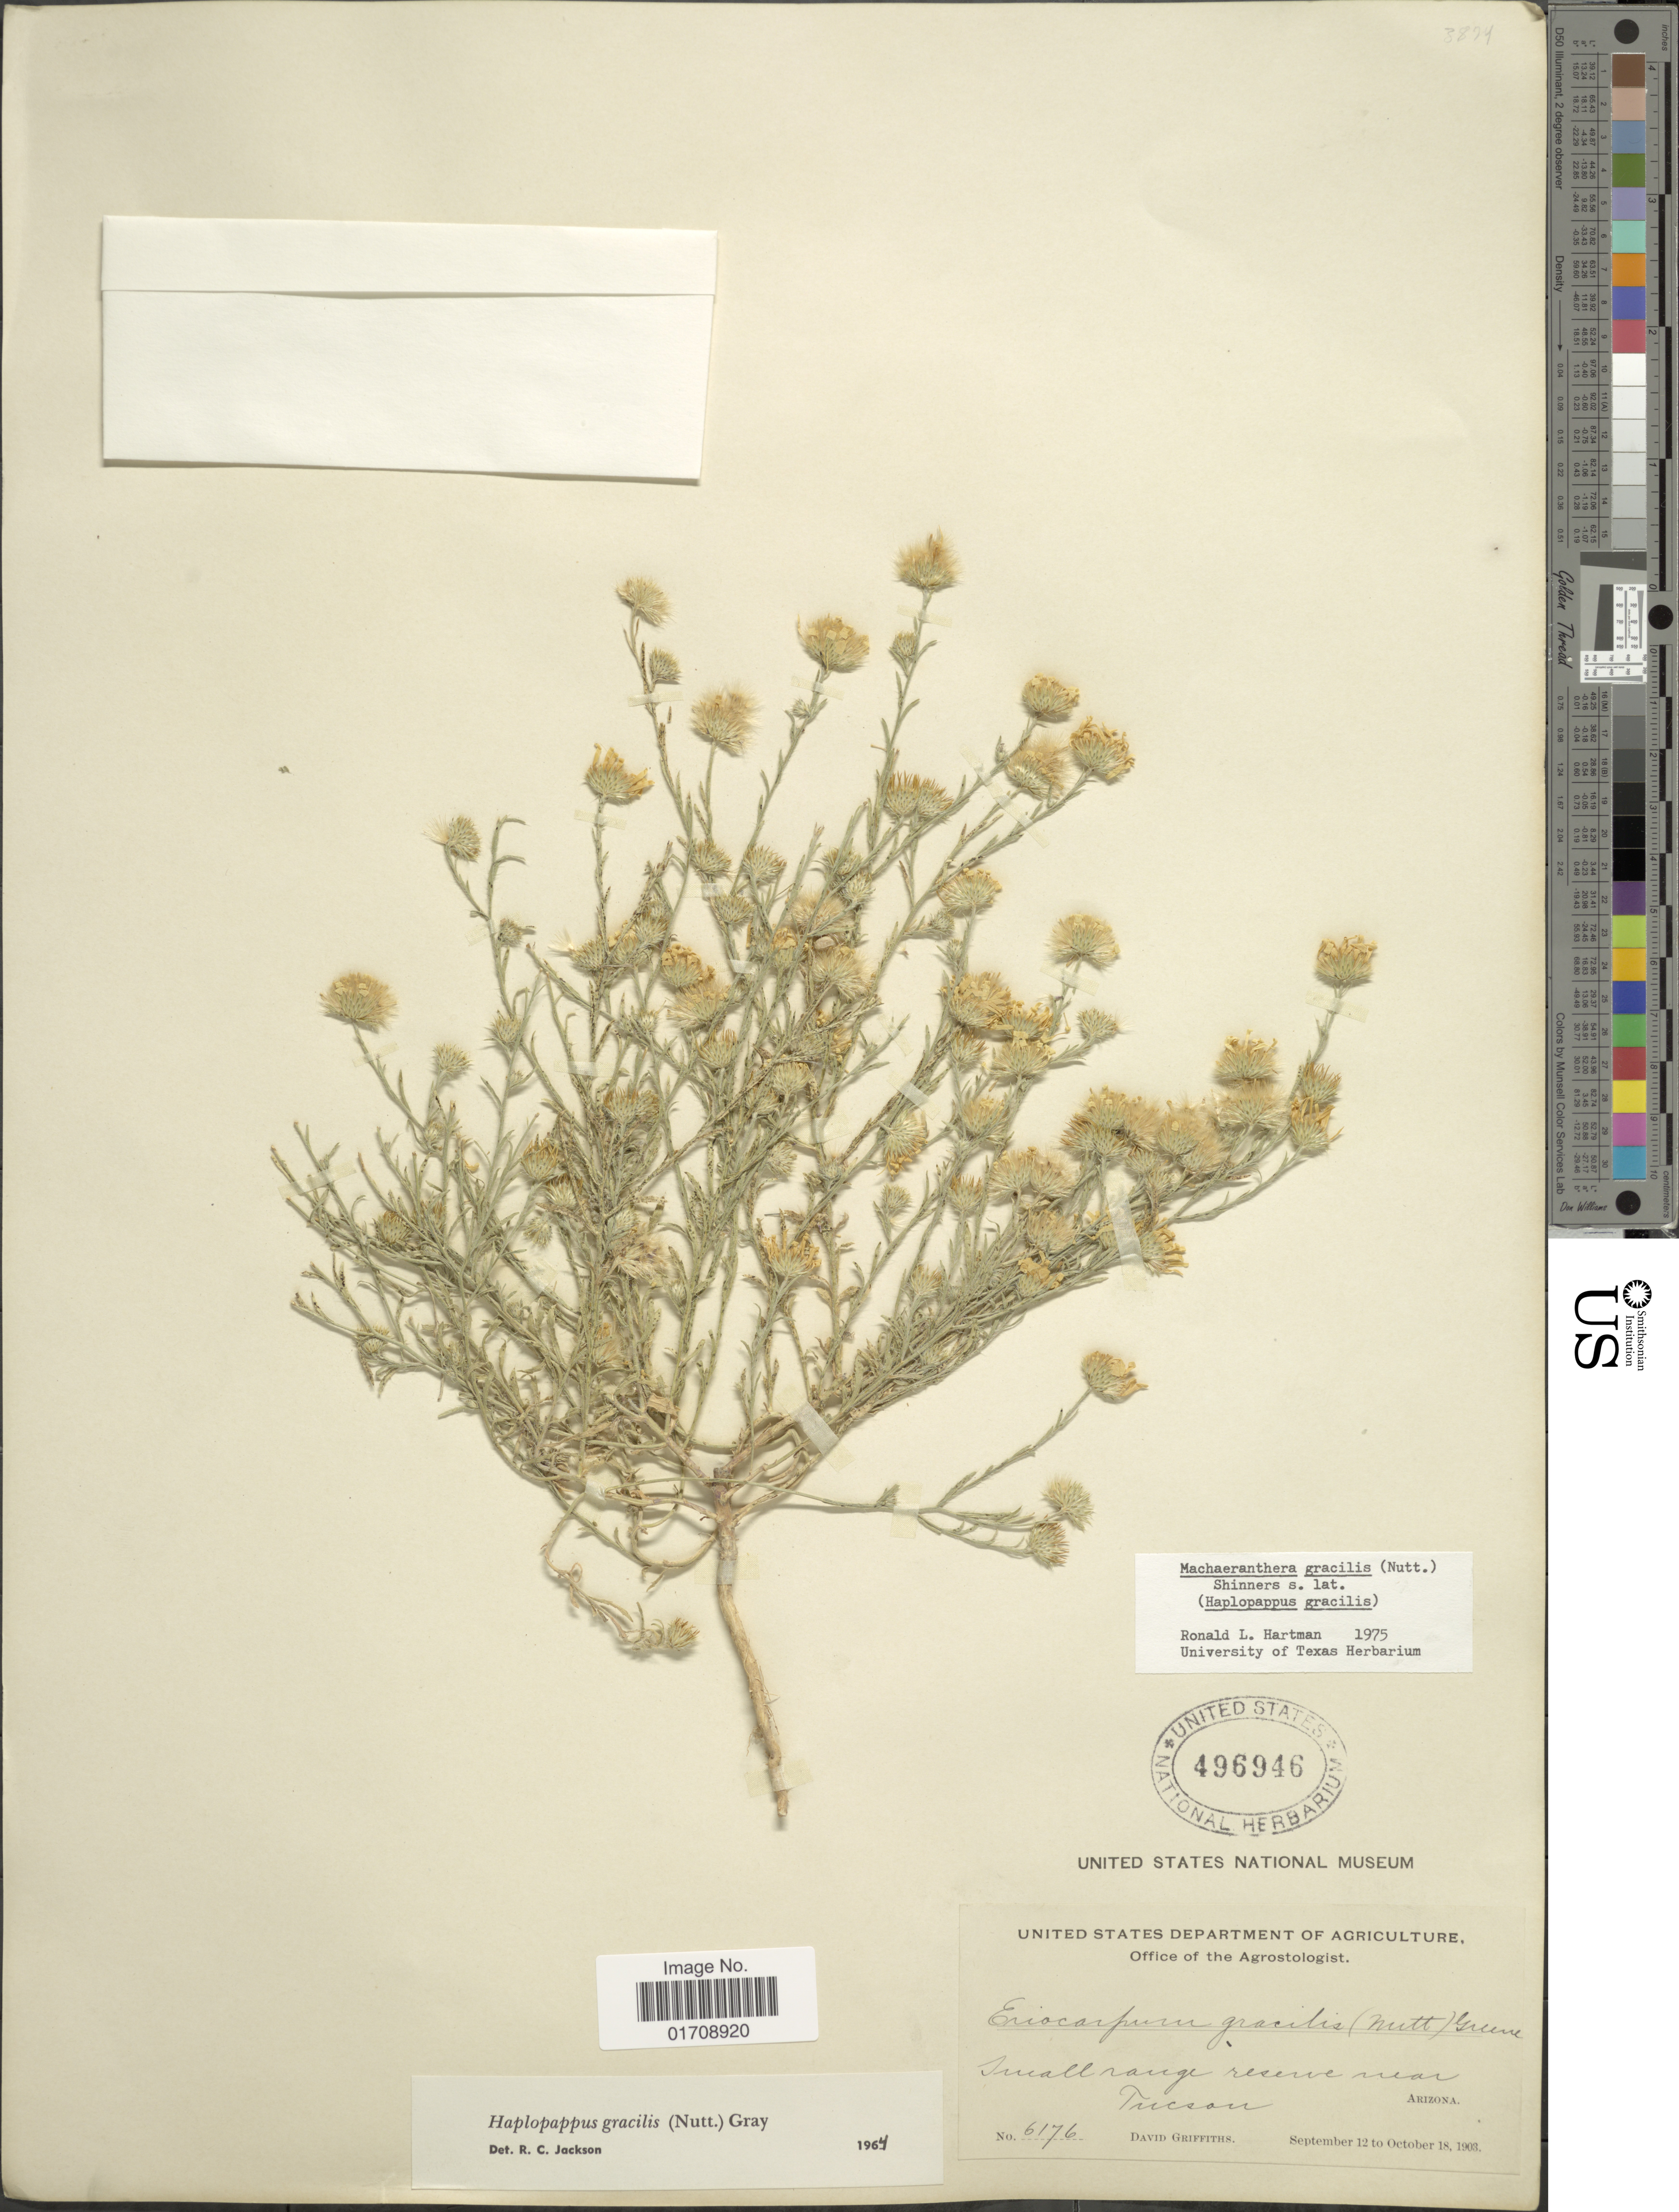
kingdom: Plantae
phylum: Tracheophyta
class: Magnoliopsida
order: Asterales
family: Asteraceae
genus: Machaeranthera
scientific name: Machaeranthera gracilis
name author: (Nutt.) Shinners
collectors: D. Griffiths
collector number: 6176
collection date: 1903-09-12/1903-10-18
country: United States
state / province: Arizona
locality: Near Tucson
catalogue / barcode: US 496946